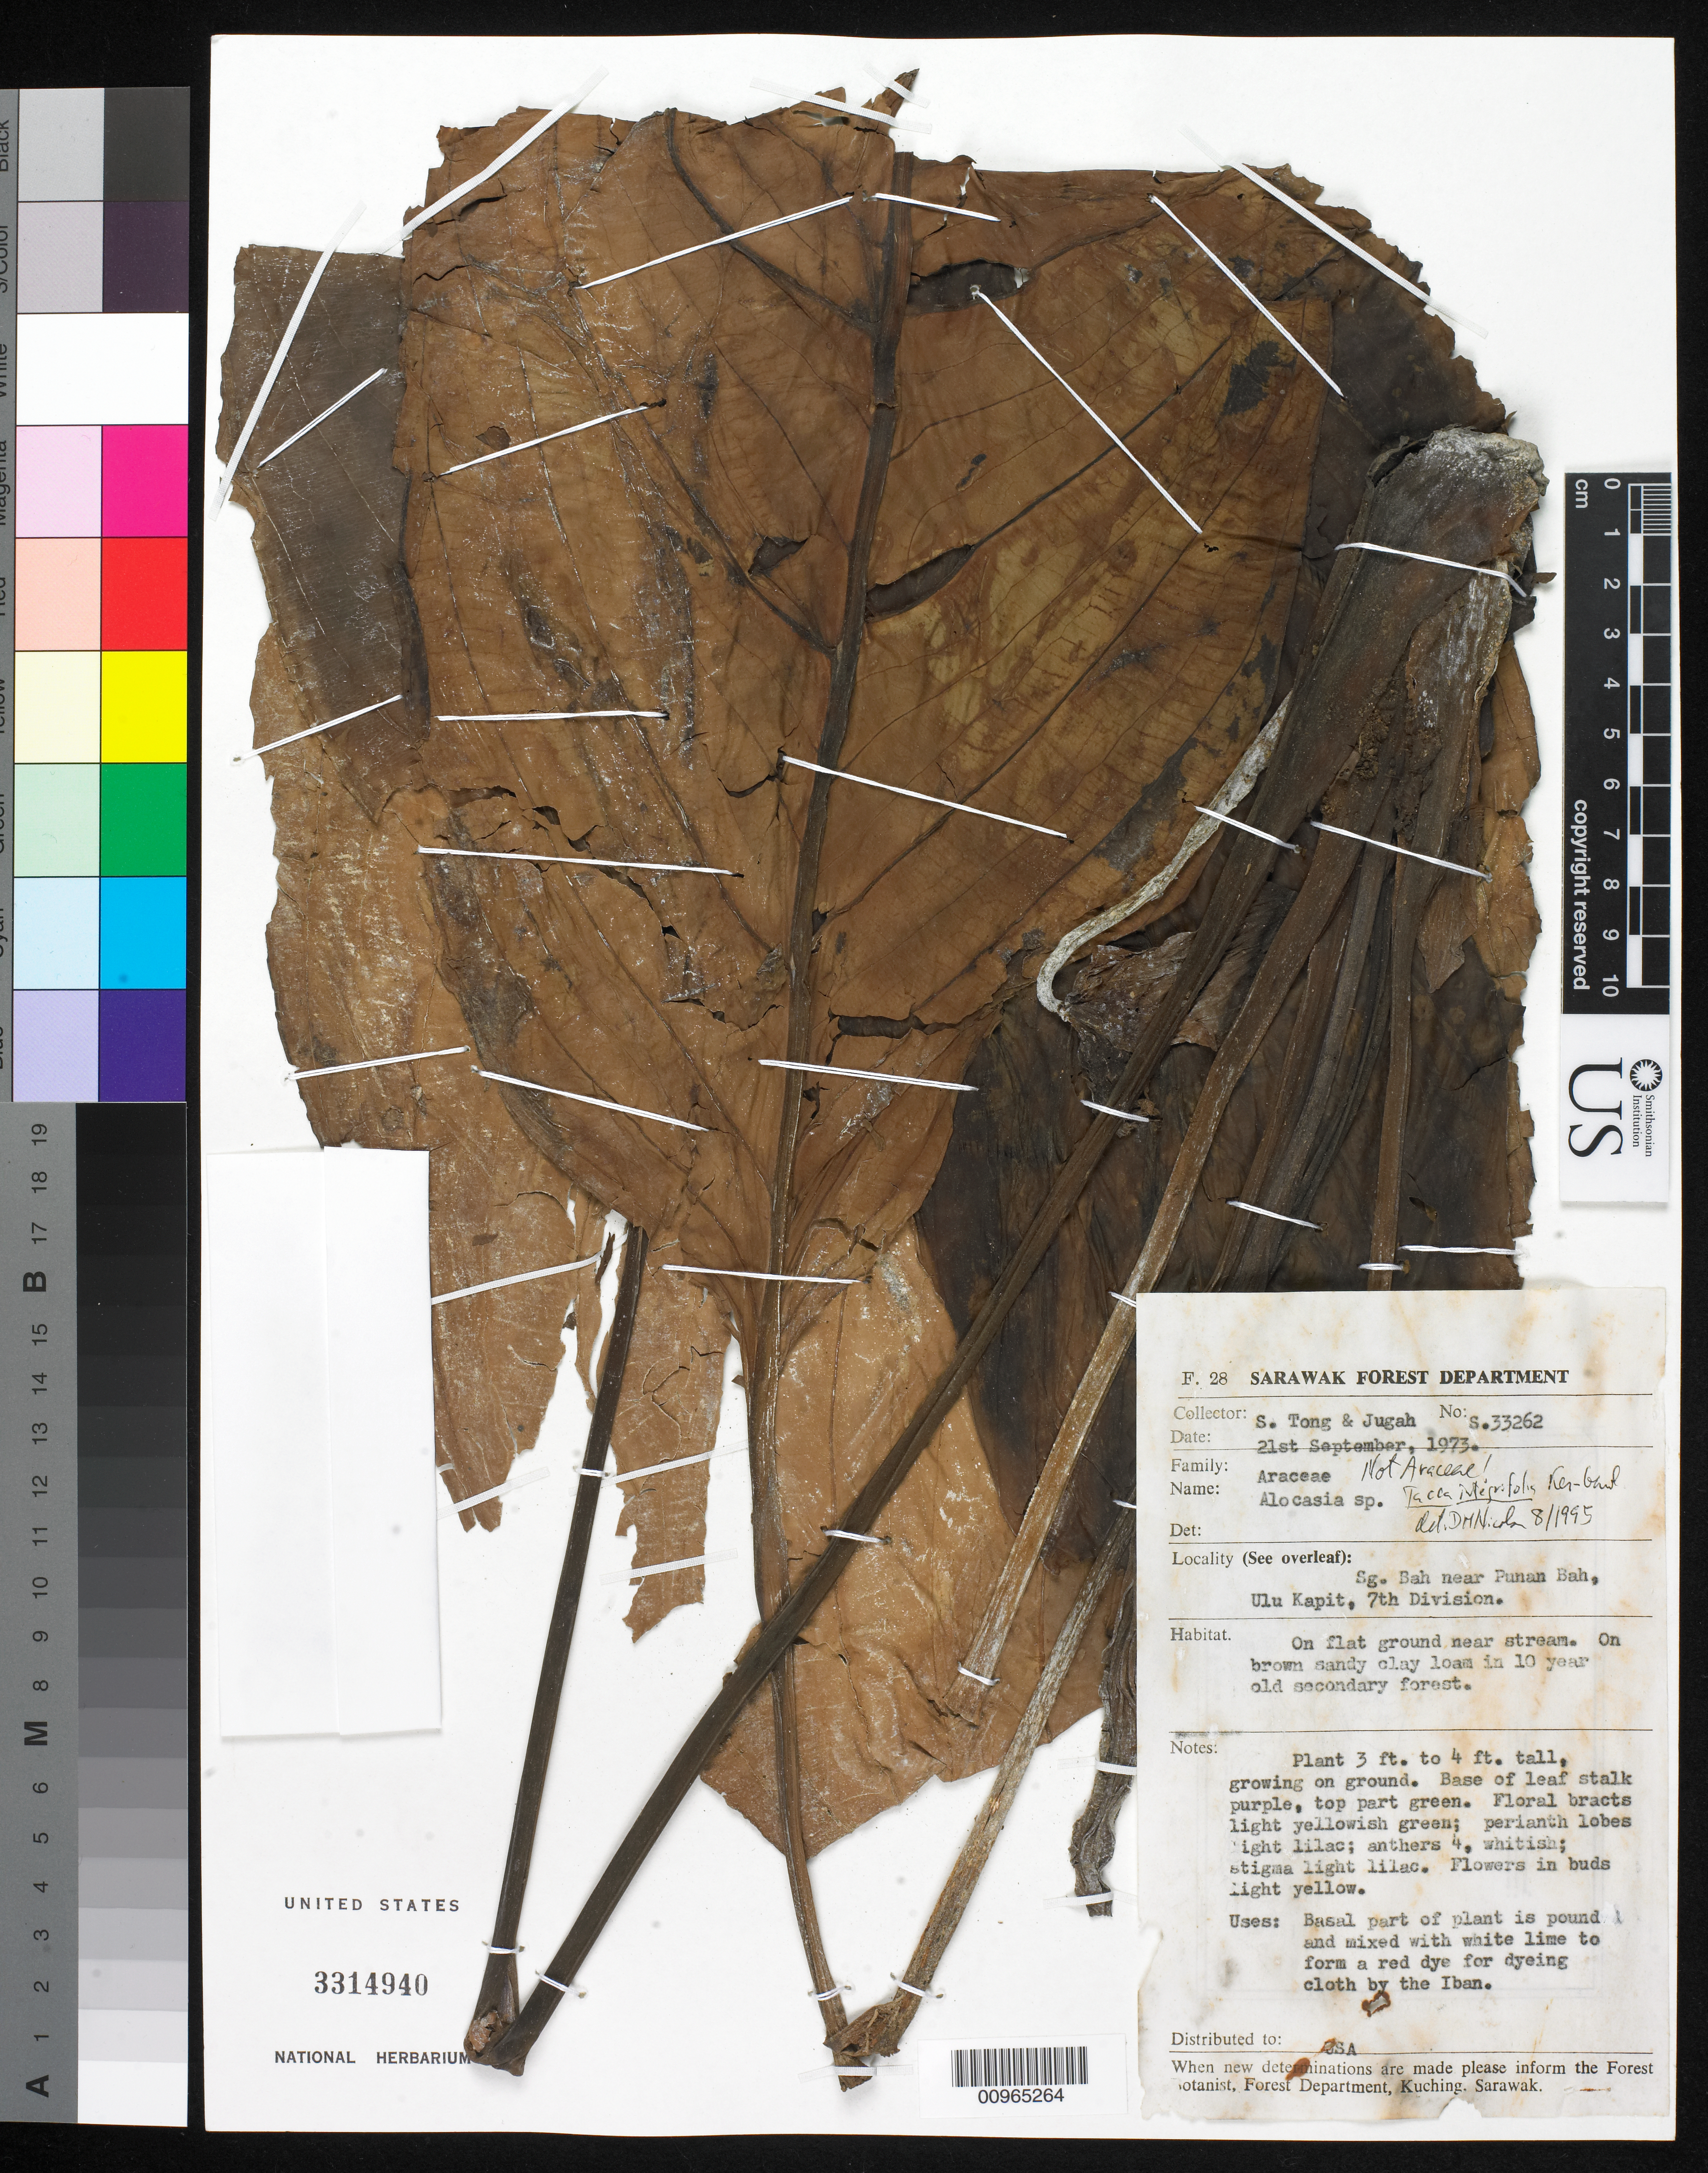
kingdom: Plantae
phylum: Tracheophyta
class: Liliopsida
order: Dioscoreales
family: Dioscoreaceae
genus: Tacca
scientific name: Tacca integrifolia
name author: Ker Gawl.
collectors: S. Q. Tong & Jugah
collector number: s. 33262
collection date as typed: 21 Sep 1973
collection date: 1973-09-21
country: Malaysia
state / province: Sarawak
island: Borneo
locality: Sg. Bah near Punan Bah, Ulu Kapit, 7th Division, Sarawak, Borneo. (map provided on label) On flat ground near stream in 10 year old secondary forest.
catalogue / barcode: US 3314940